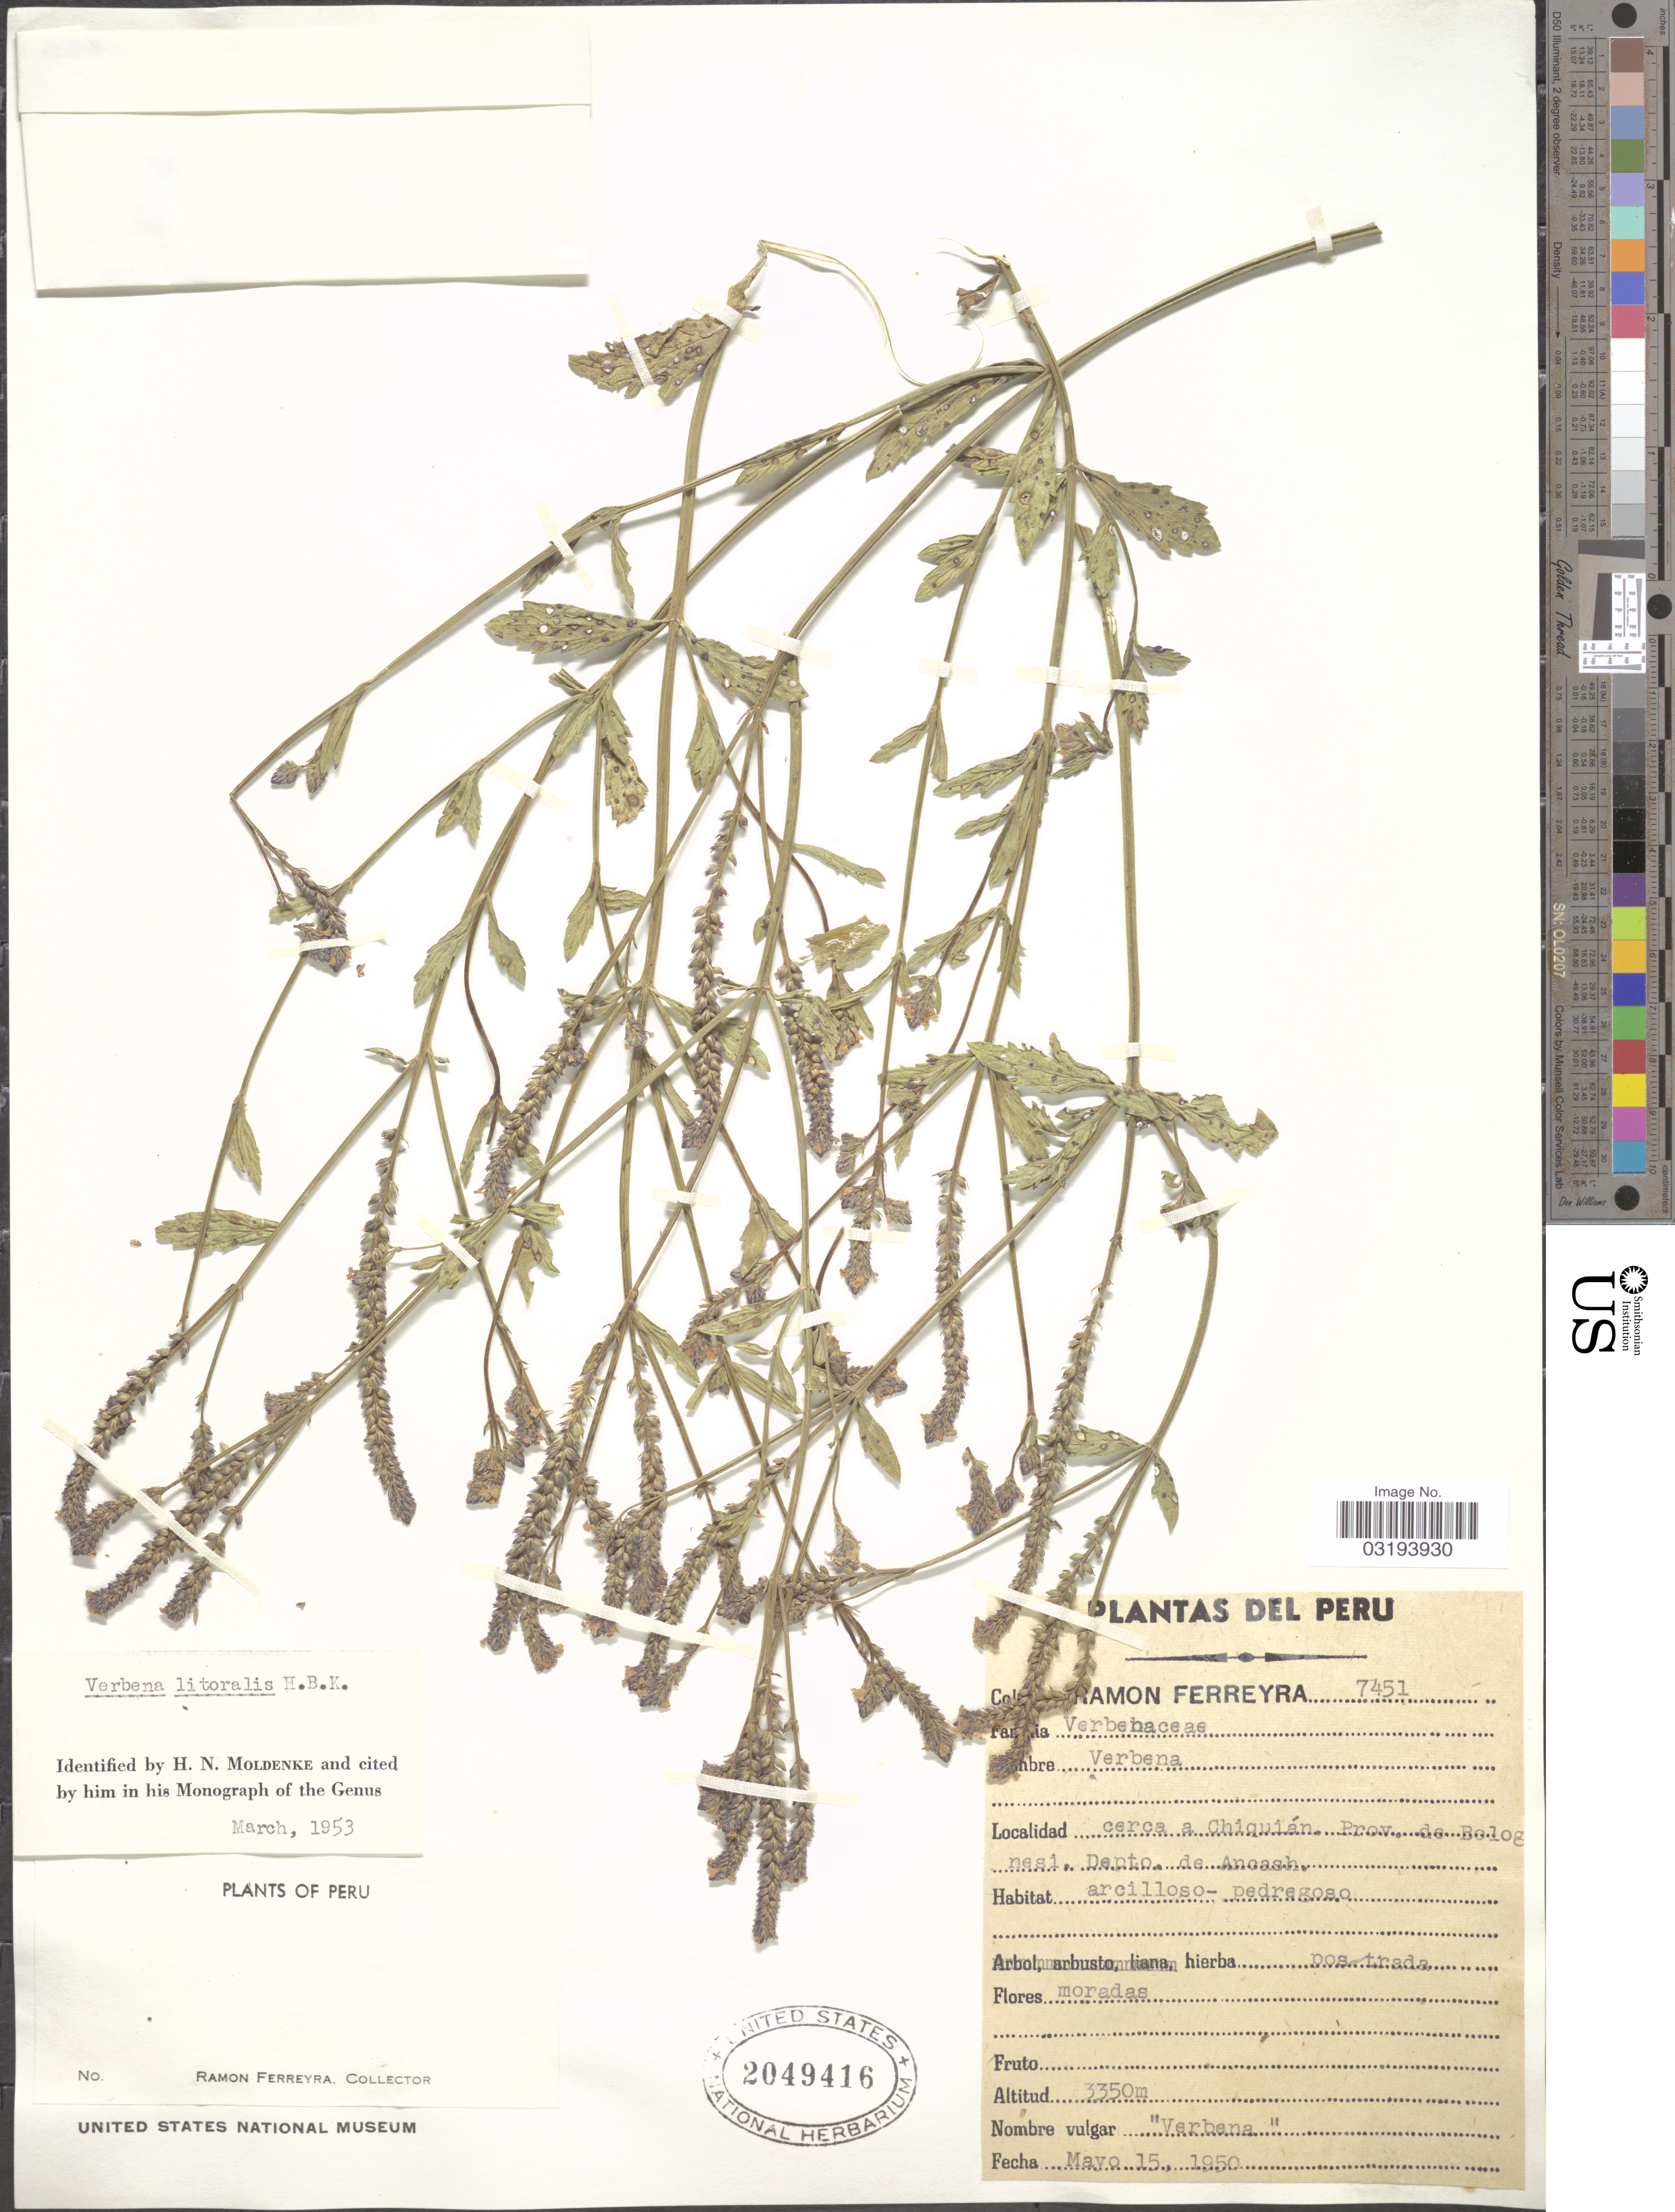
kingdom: Plantae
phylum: Tracheophyta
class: Magnoliopsida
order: Lamiales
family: Verbenaceae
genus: Verbena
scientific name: Verbena litoralis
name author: Kunth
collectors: R. A. Ferreyra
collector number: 7451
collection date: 1950-05-15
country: Peru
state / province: Ancash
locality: Cerca a Chiquián. Prov. de Bolognesi, Depto. de Ancash.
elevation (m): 3350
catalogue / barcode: US 2049416